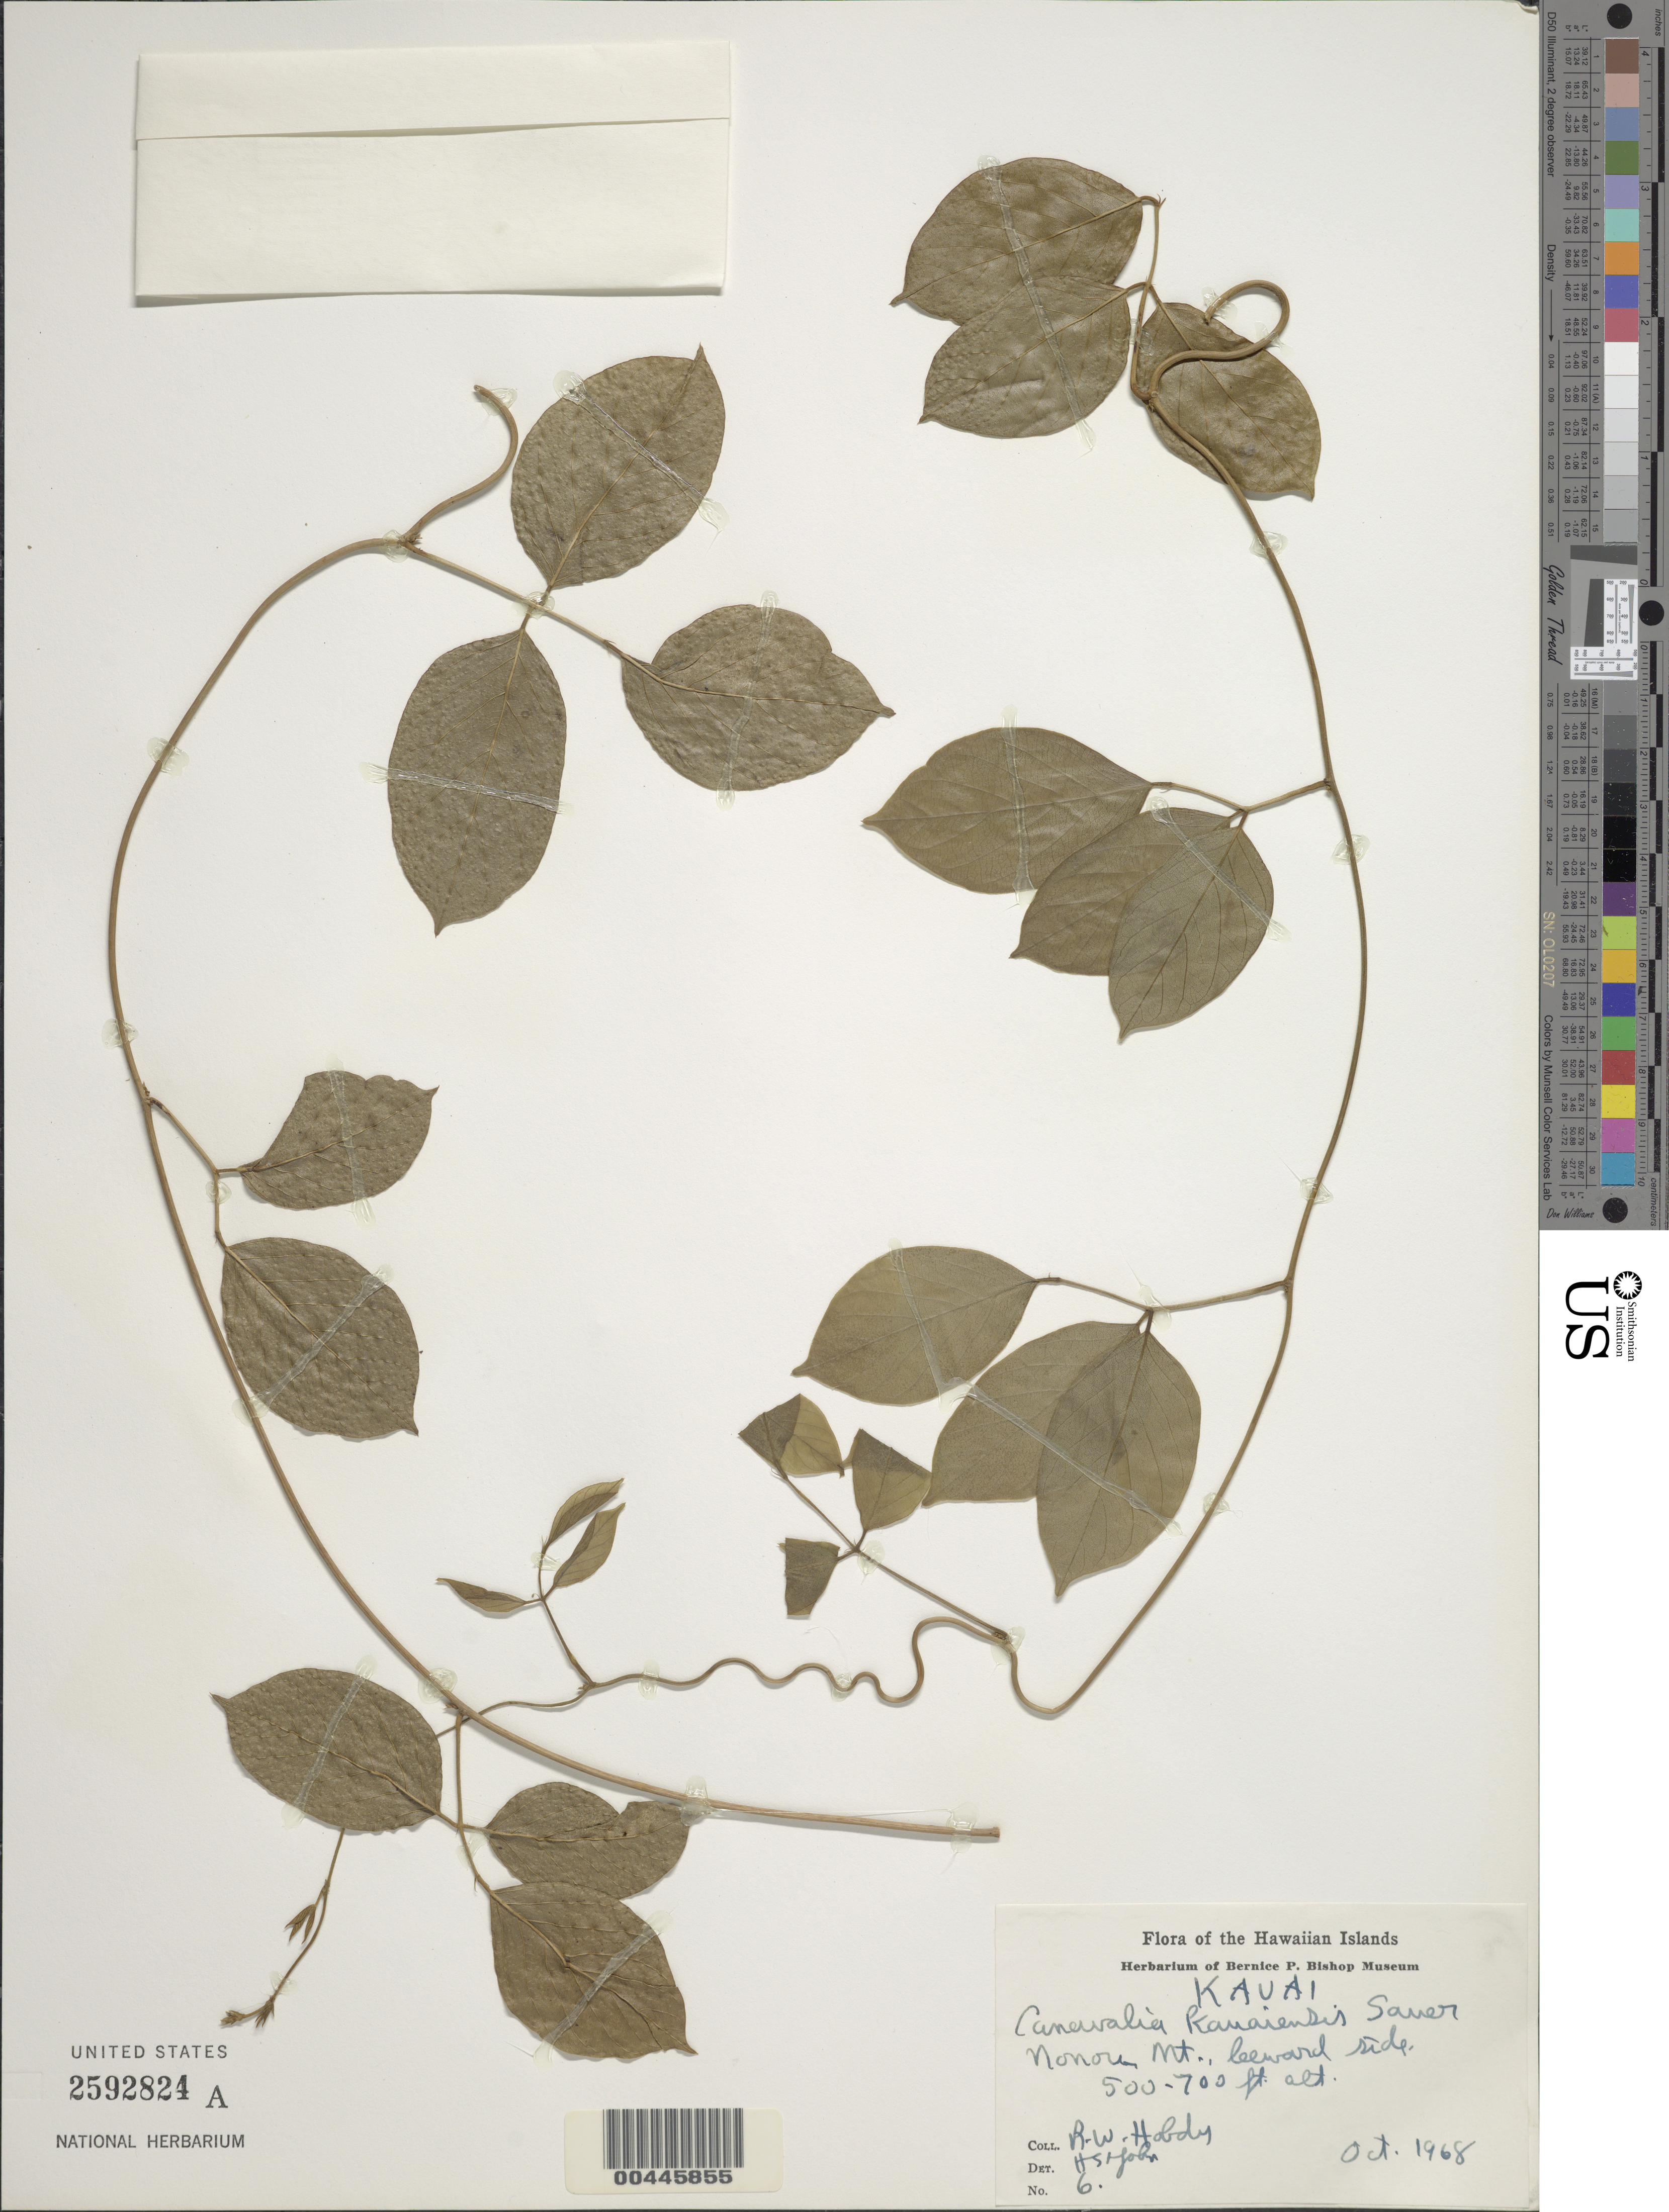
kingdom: Plantae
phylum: Tracheophyta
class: Magnoliopsida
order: Fabales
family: Fabaceae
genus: Canavalia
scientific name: Canavalia kauaiensis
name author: J.D. Sauer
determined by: St. John, H.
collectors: R. Hobdy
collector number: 6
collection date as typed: Oct 1968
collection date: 1968-10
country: United States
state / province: Hawaii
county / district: Kauai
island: Kaua'i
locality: Nonou Mt., leeward side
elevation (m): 152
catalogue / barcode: US 2592824A